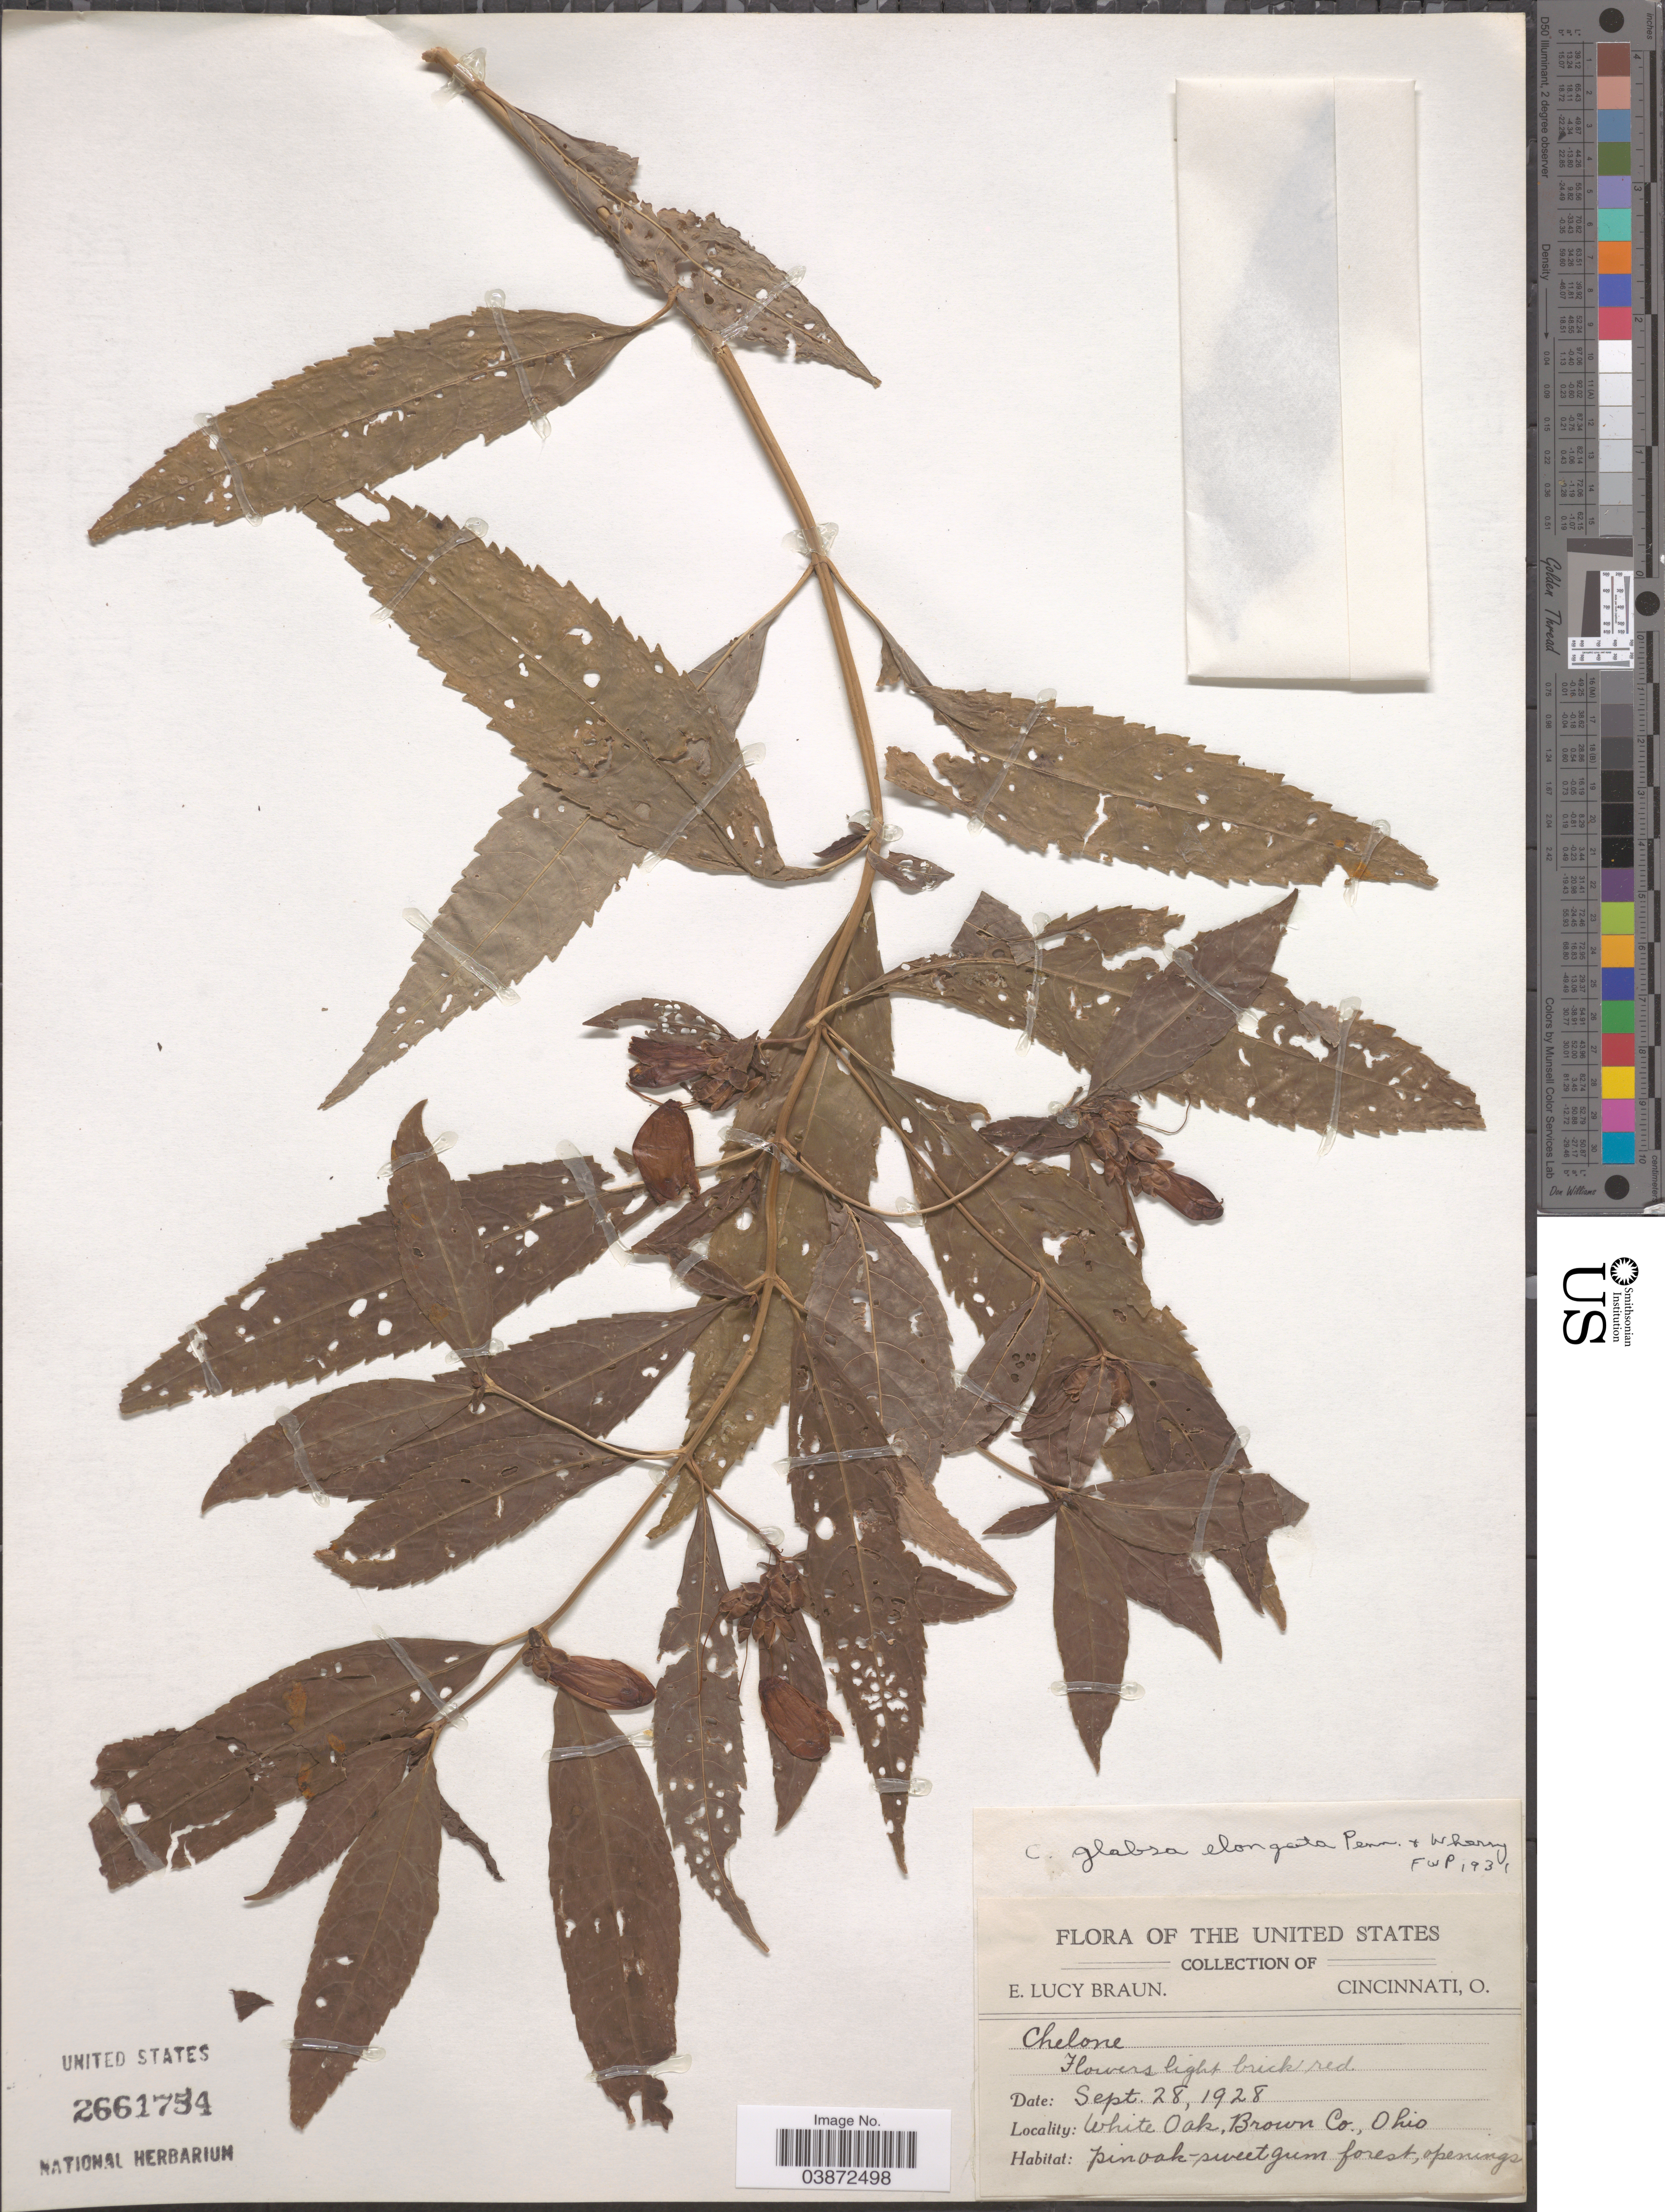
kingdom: Plantae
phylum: Tracheophyta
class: Magnoliopsida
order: Lamiales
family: Plantaginaceae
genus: Chelone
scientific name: Chelone glabra var. elongata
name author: Pennell & Wheery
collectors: E. L. Braun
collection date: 1928-09-28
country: United States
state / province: Ohio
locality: White Oak, Brown Co.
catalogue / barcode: US 2661754